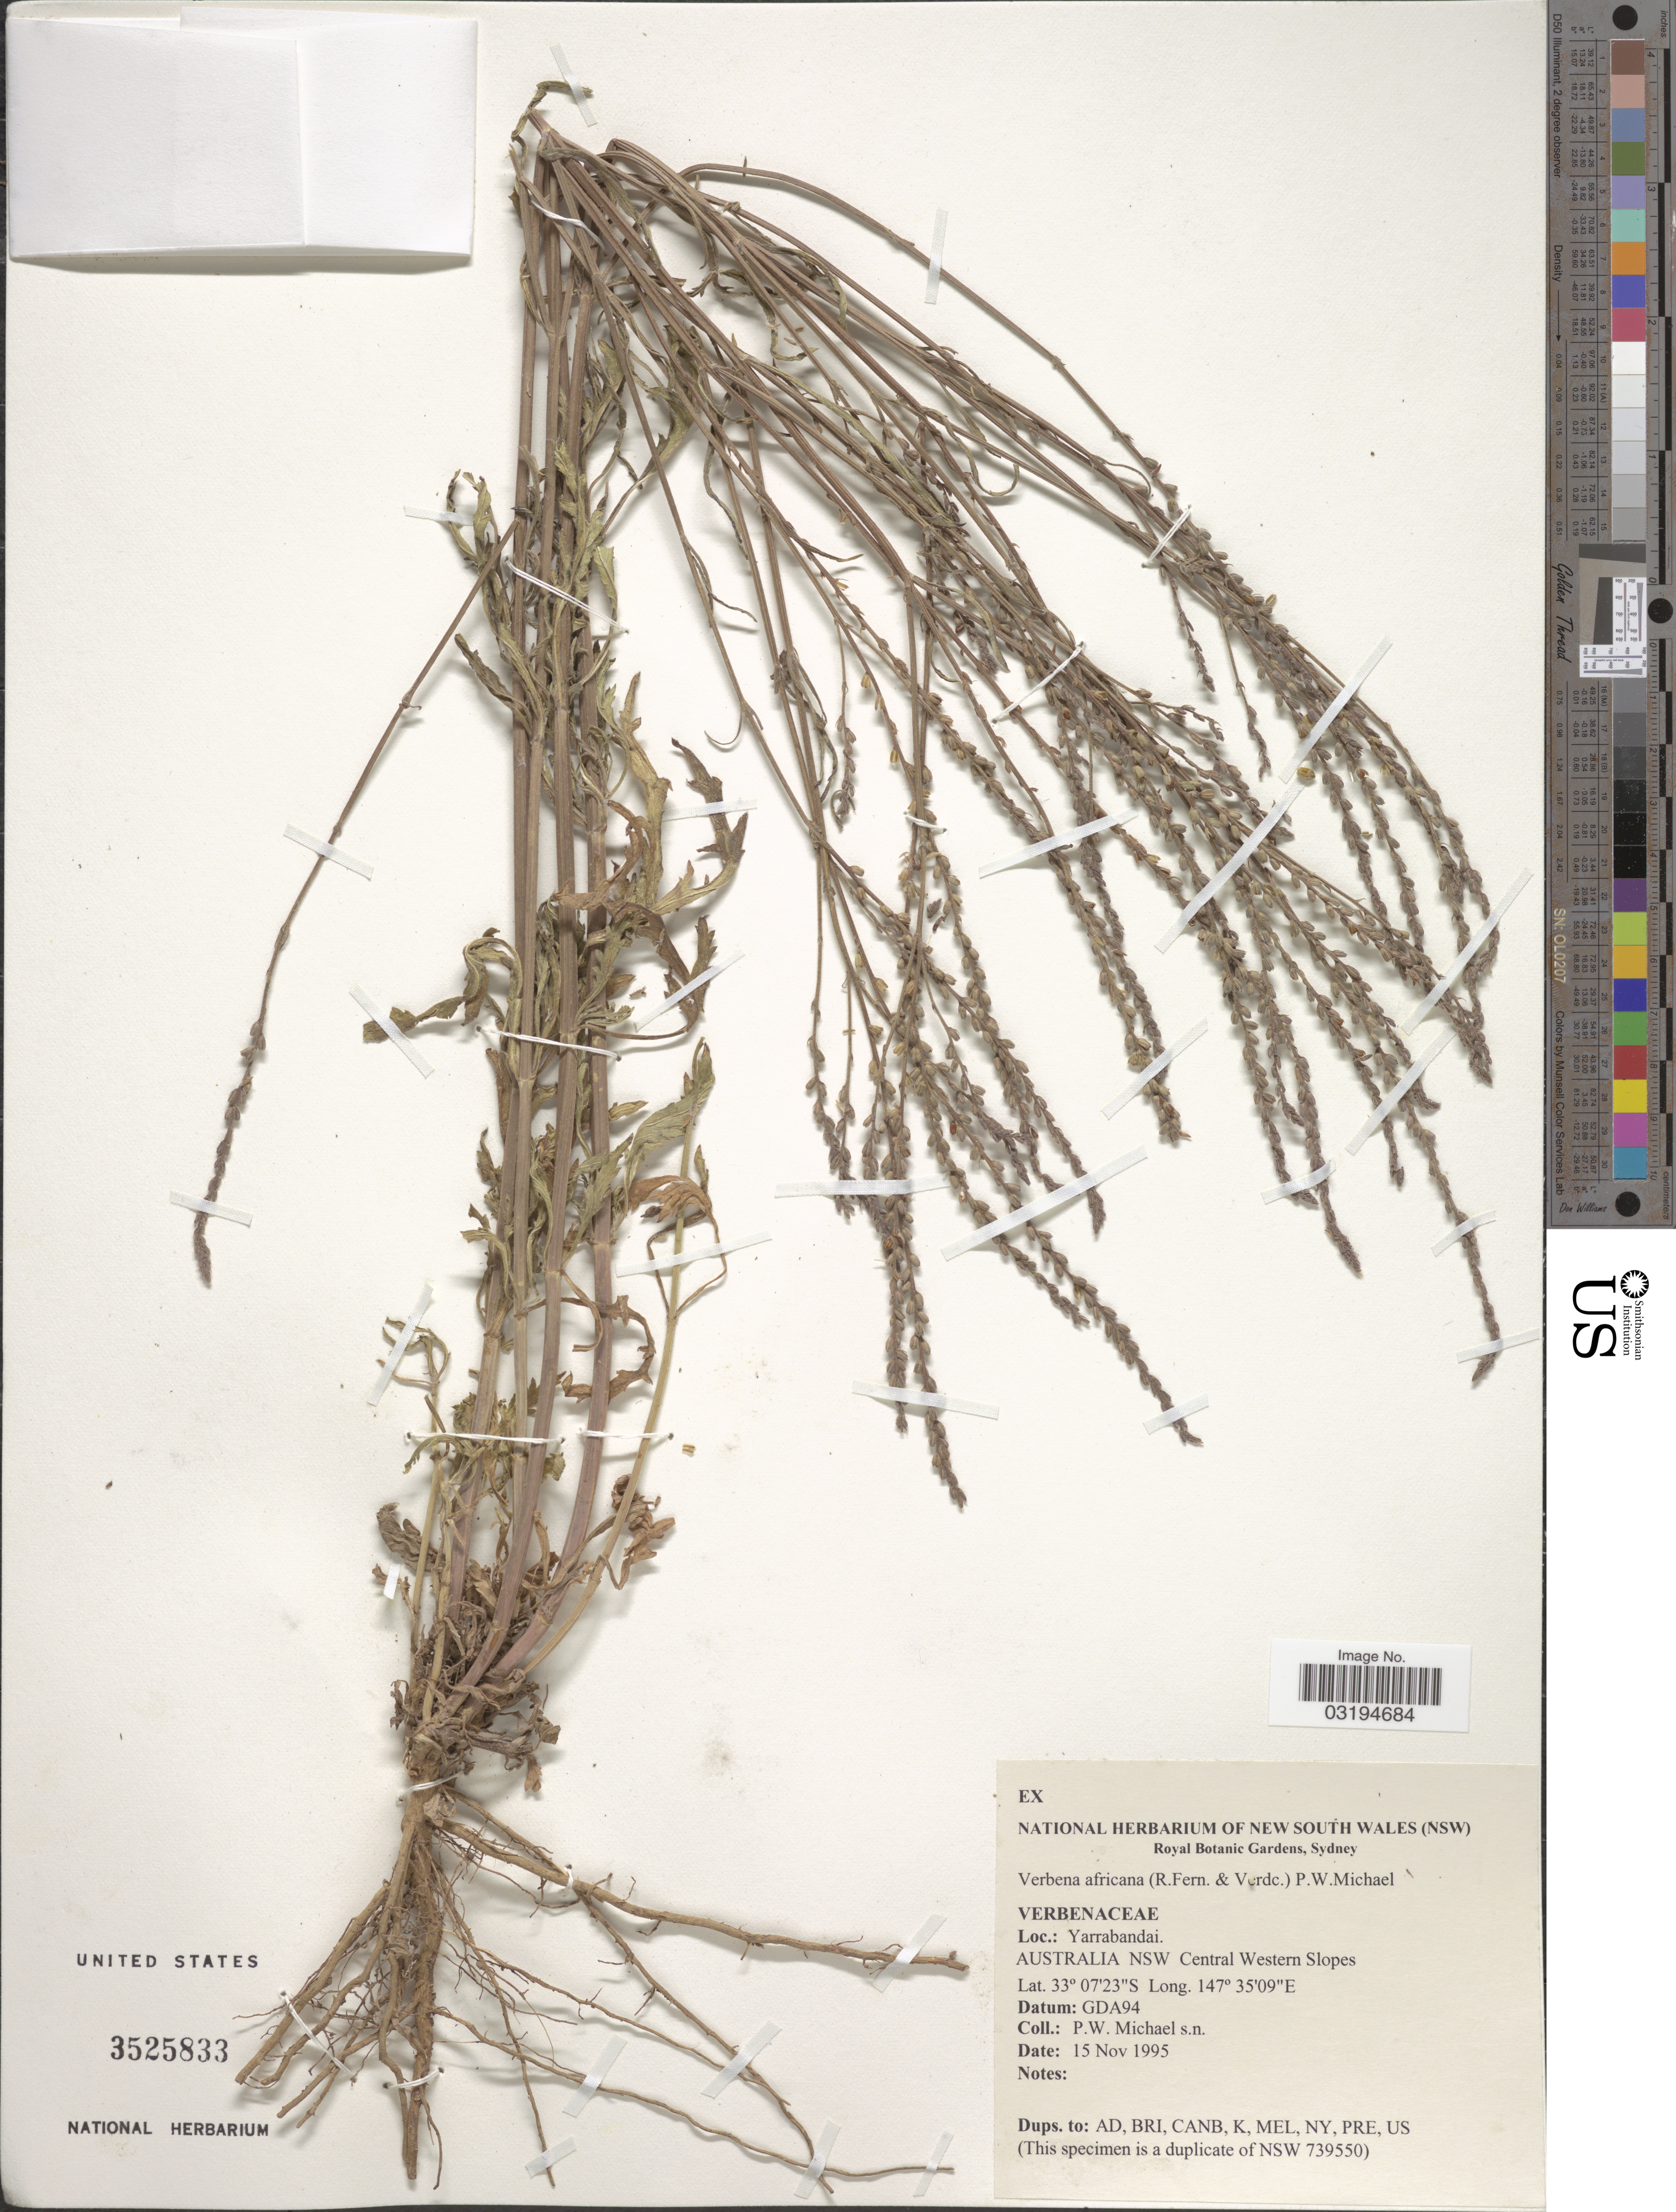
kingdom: Plantae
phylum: Tracheophyta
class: Magnoliopsida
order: Lamiales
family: Verbenaceae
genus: Verbena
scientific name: Verbena africana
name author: (Fernandes & Verdc.) Michael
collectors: P. W. Michael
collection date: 1995-11-15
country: Australia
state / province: New South Wales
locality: Yarrabandai. Australia NSW Central Western Slopes.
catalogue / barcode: US 3525833